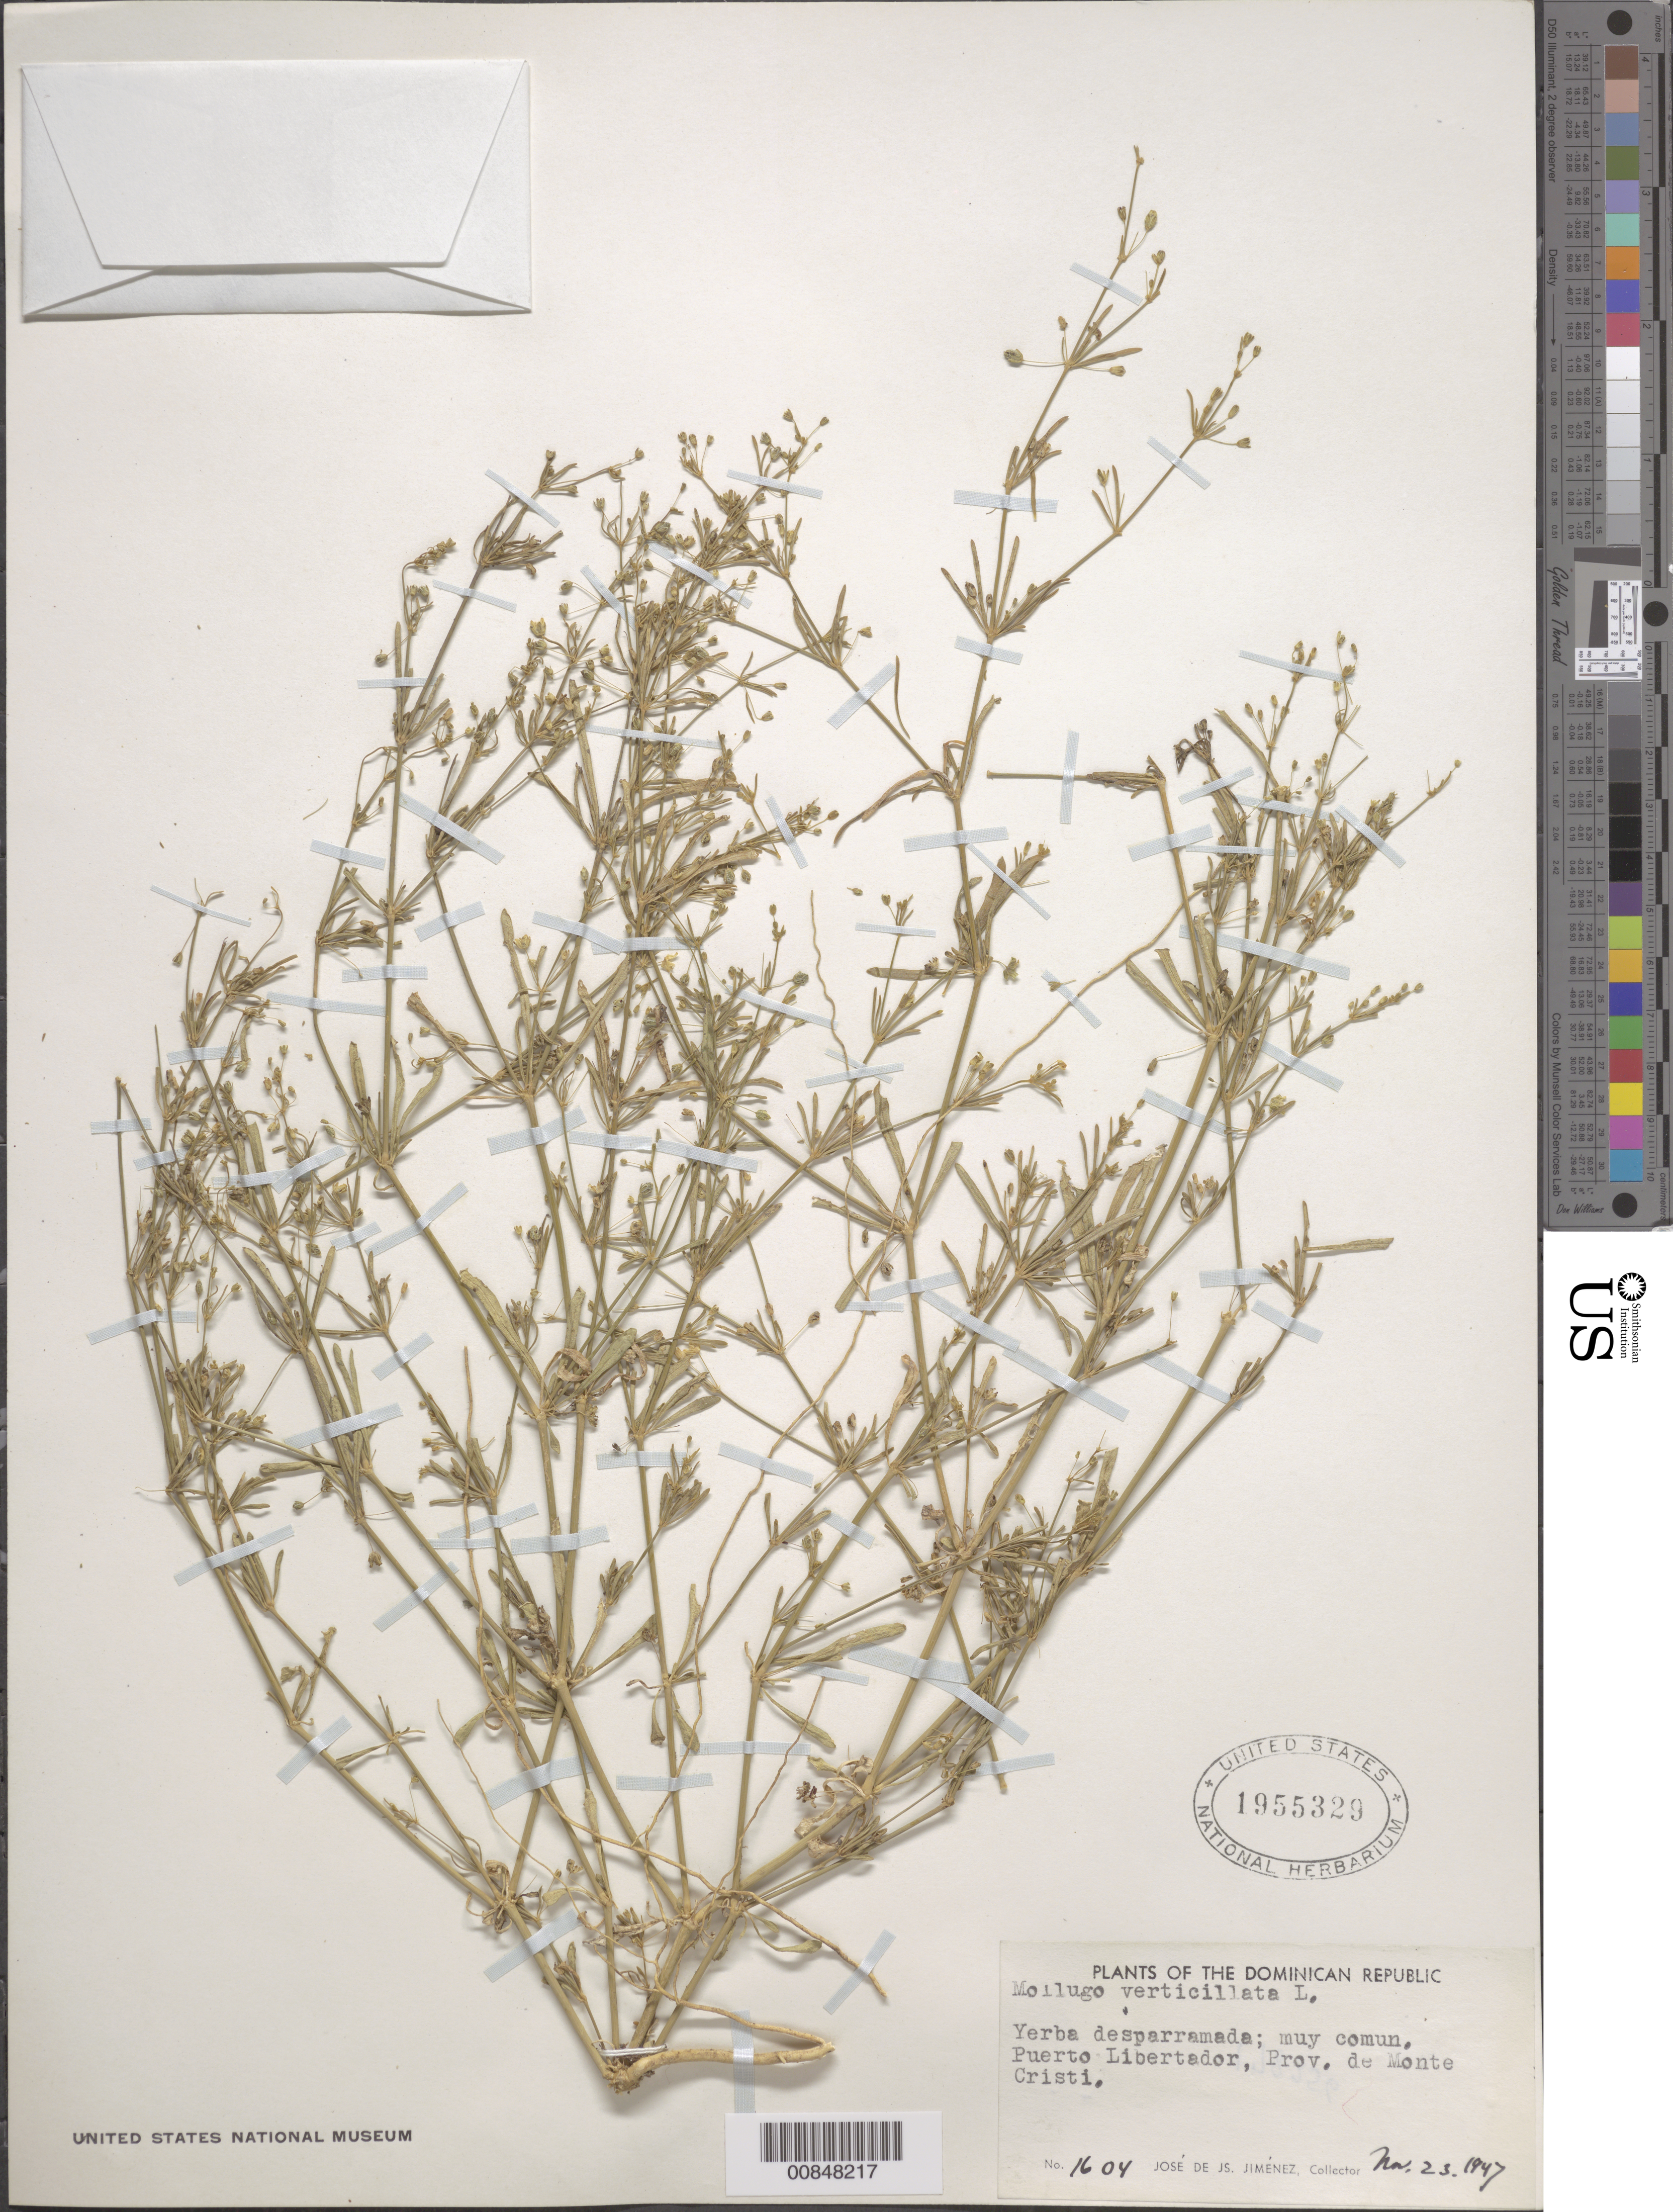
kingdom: Plantae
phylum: Tracheophyta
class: Magnoliopsida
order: Caryophyllales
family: Molluginaceae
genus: Mollugo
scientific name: Mollugo verticillata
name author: L.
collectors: J. J. Jiménez Almonte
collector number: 1604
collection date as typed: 23 Nov 1947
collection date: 1947-11-23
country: Dominican Republic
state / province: Monte Cristi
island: Hispaniola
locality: Puerto Libertador.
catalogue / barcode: US 1955329